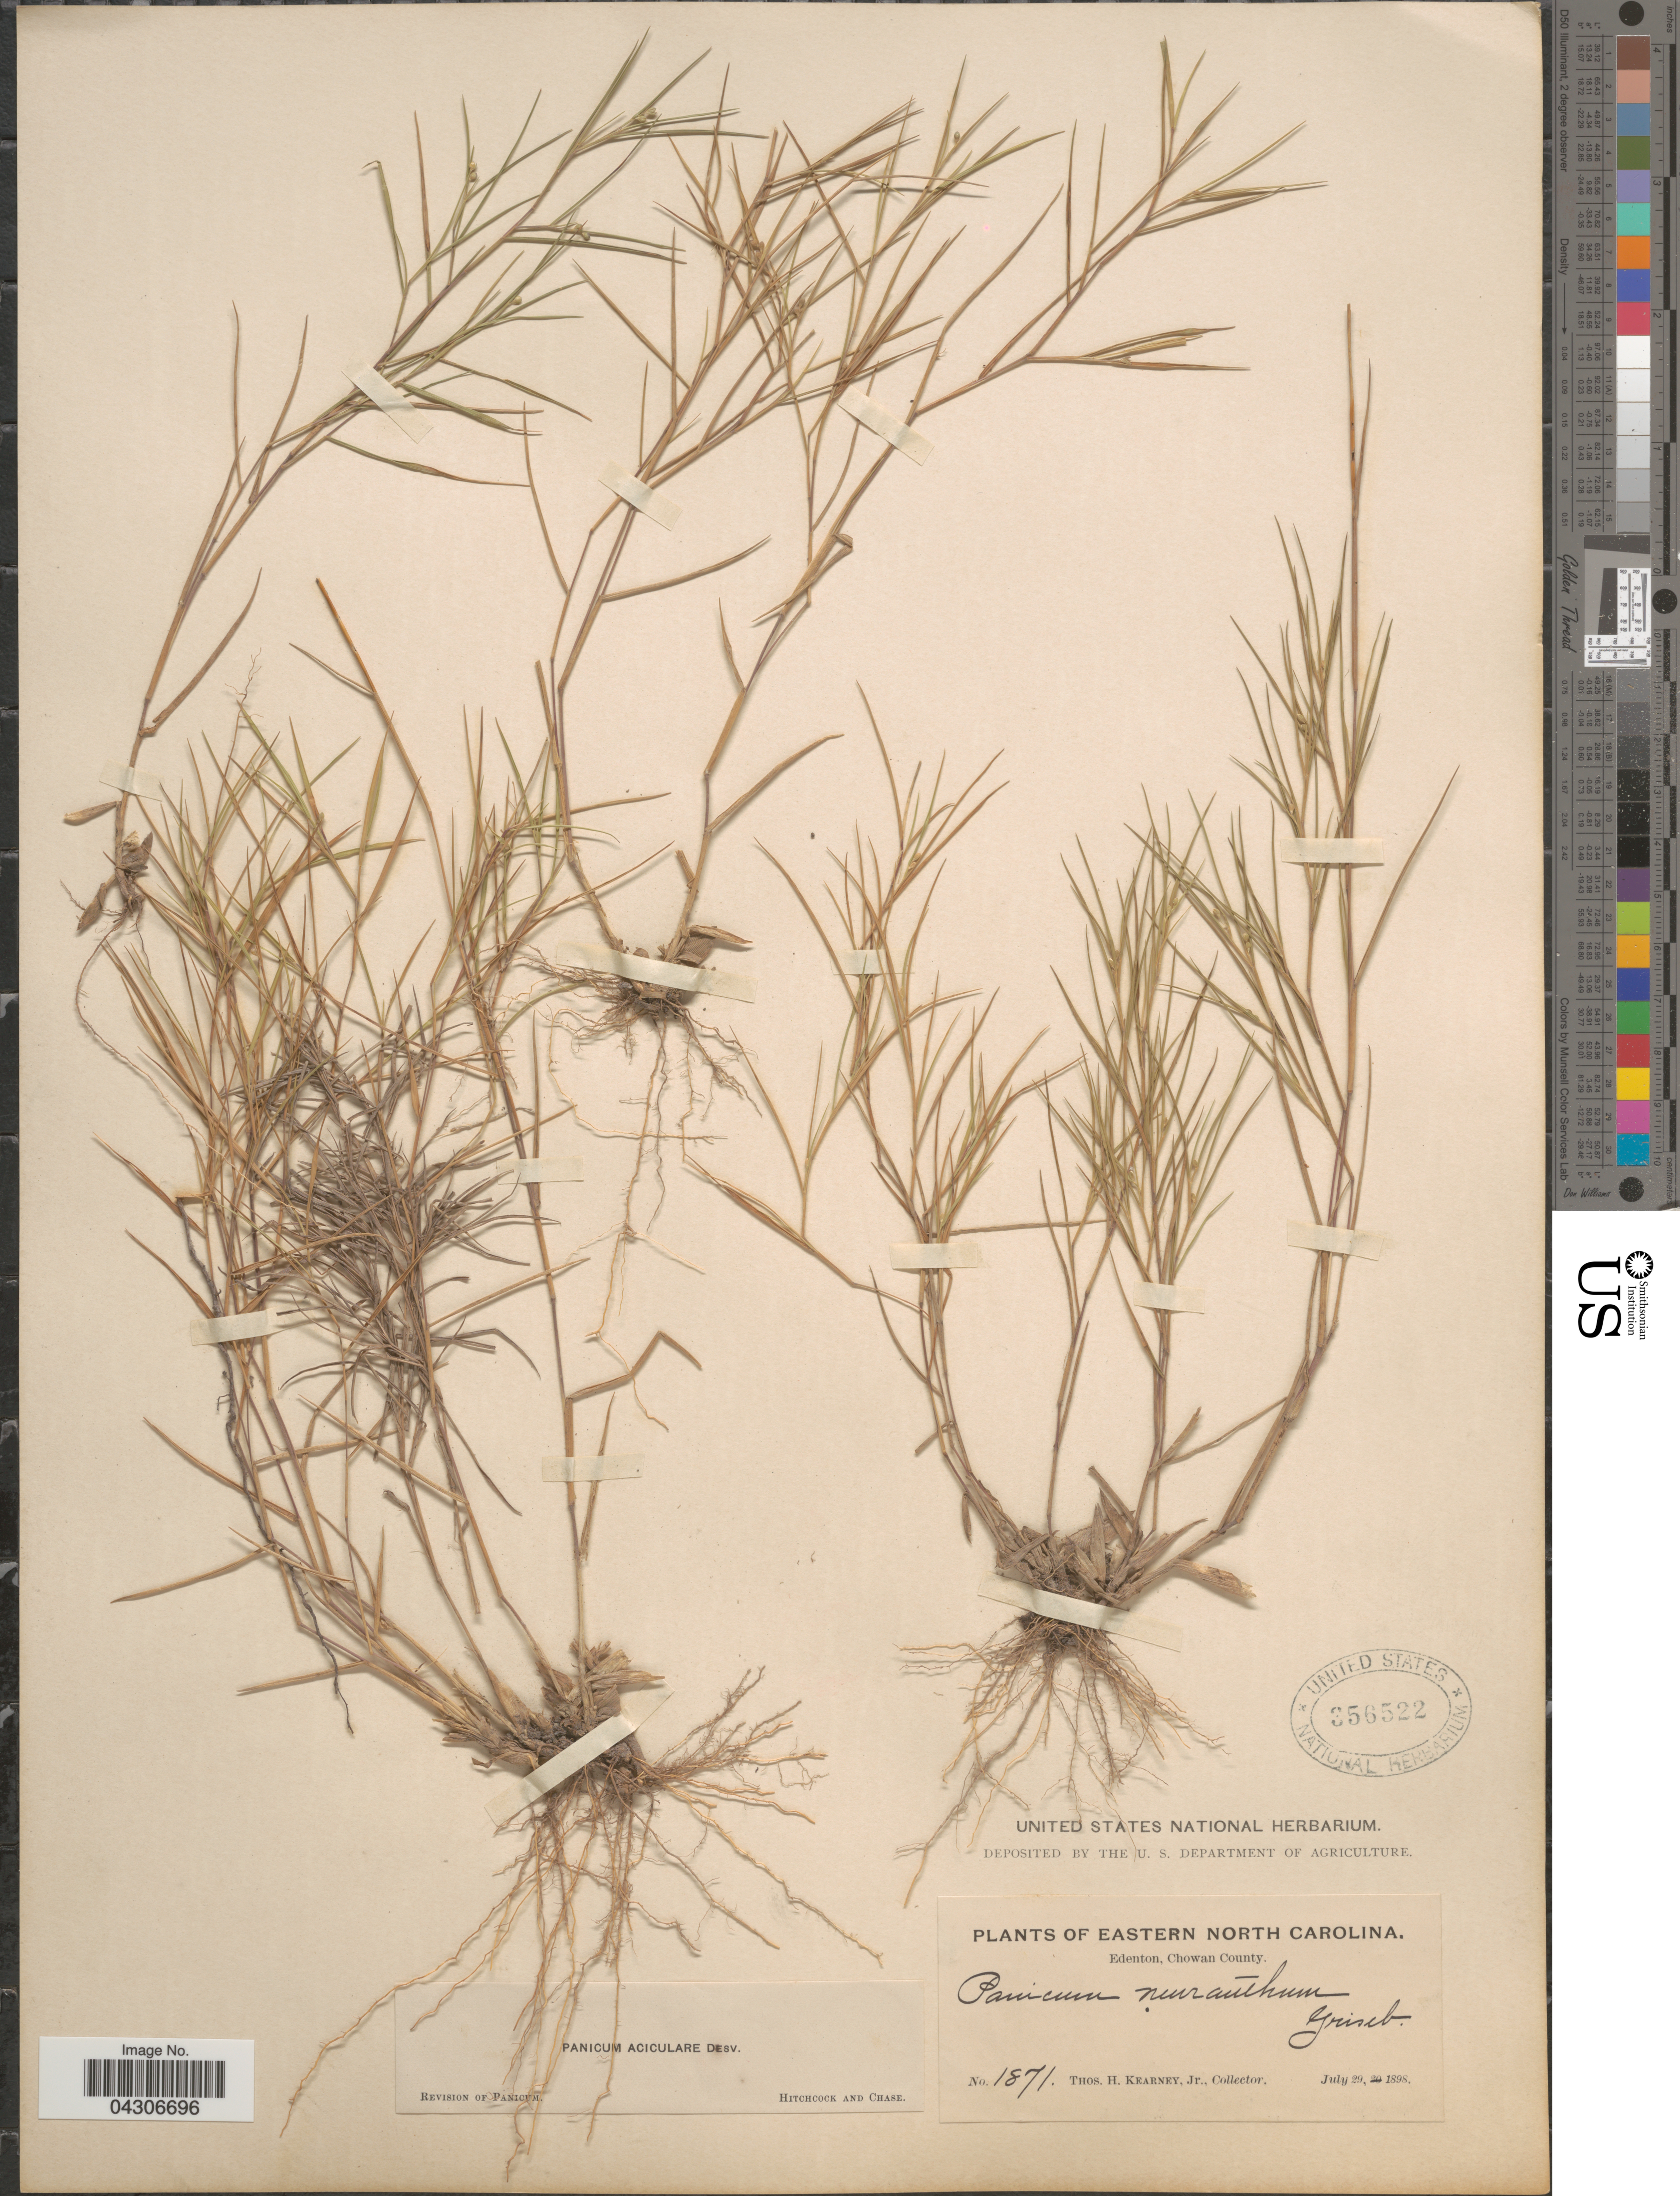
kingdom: Plantae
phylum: Tracheophyta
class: Liliopsida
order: Poales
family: Poaceae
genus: Dichanthelium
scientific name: Dichanthelium aciculare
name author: (Desv. ex Poir.) Gould & C.A. Clark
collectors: T. H. Kearney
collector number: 1871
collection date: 1898-07-29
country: United States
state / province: North Carolina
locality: Eastern North Carolina. Edenton, Chowan County.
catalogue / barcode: US 356522